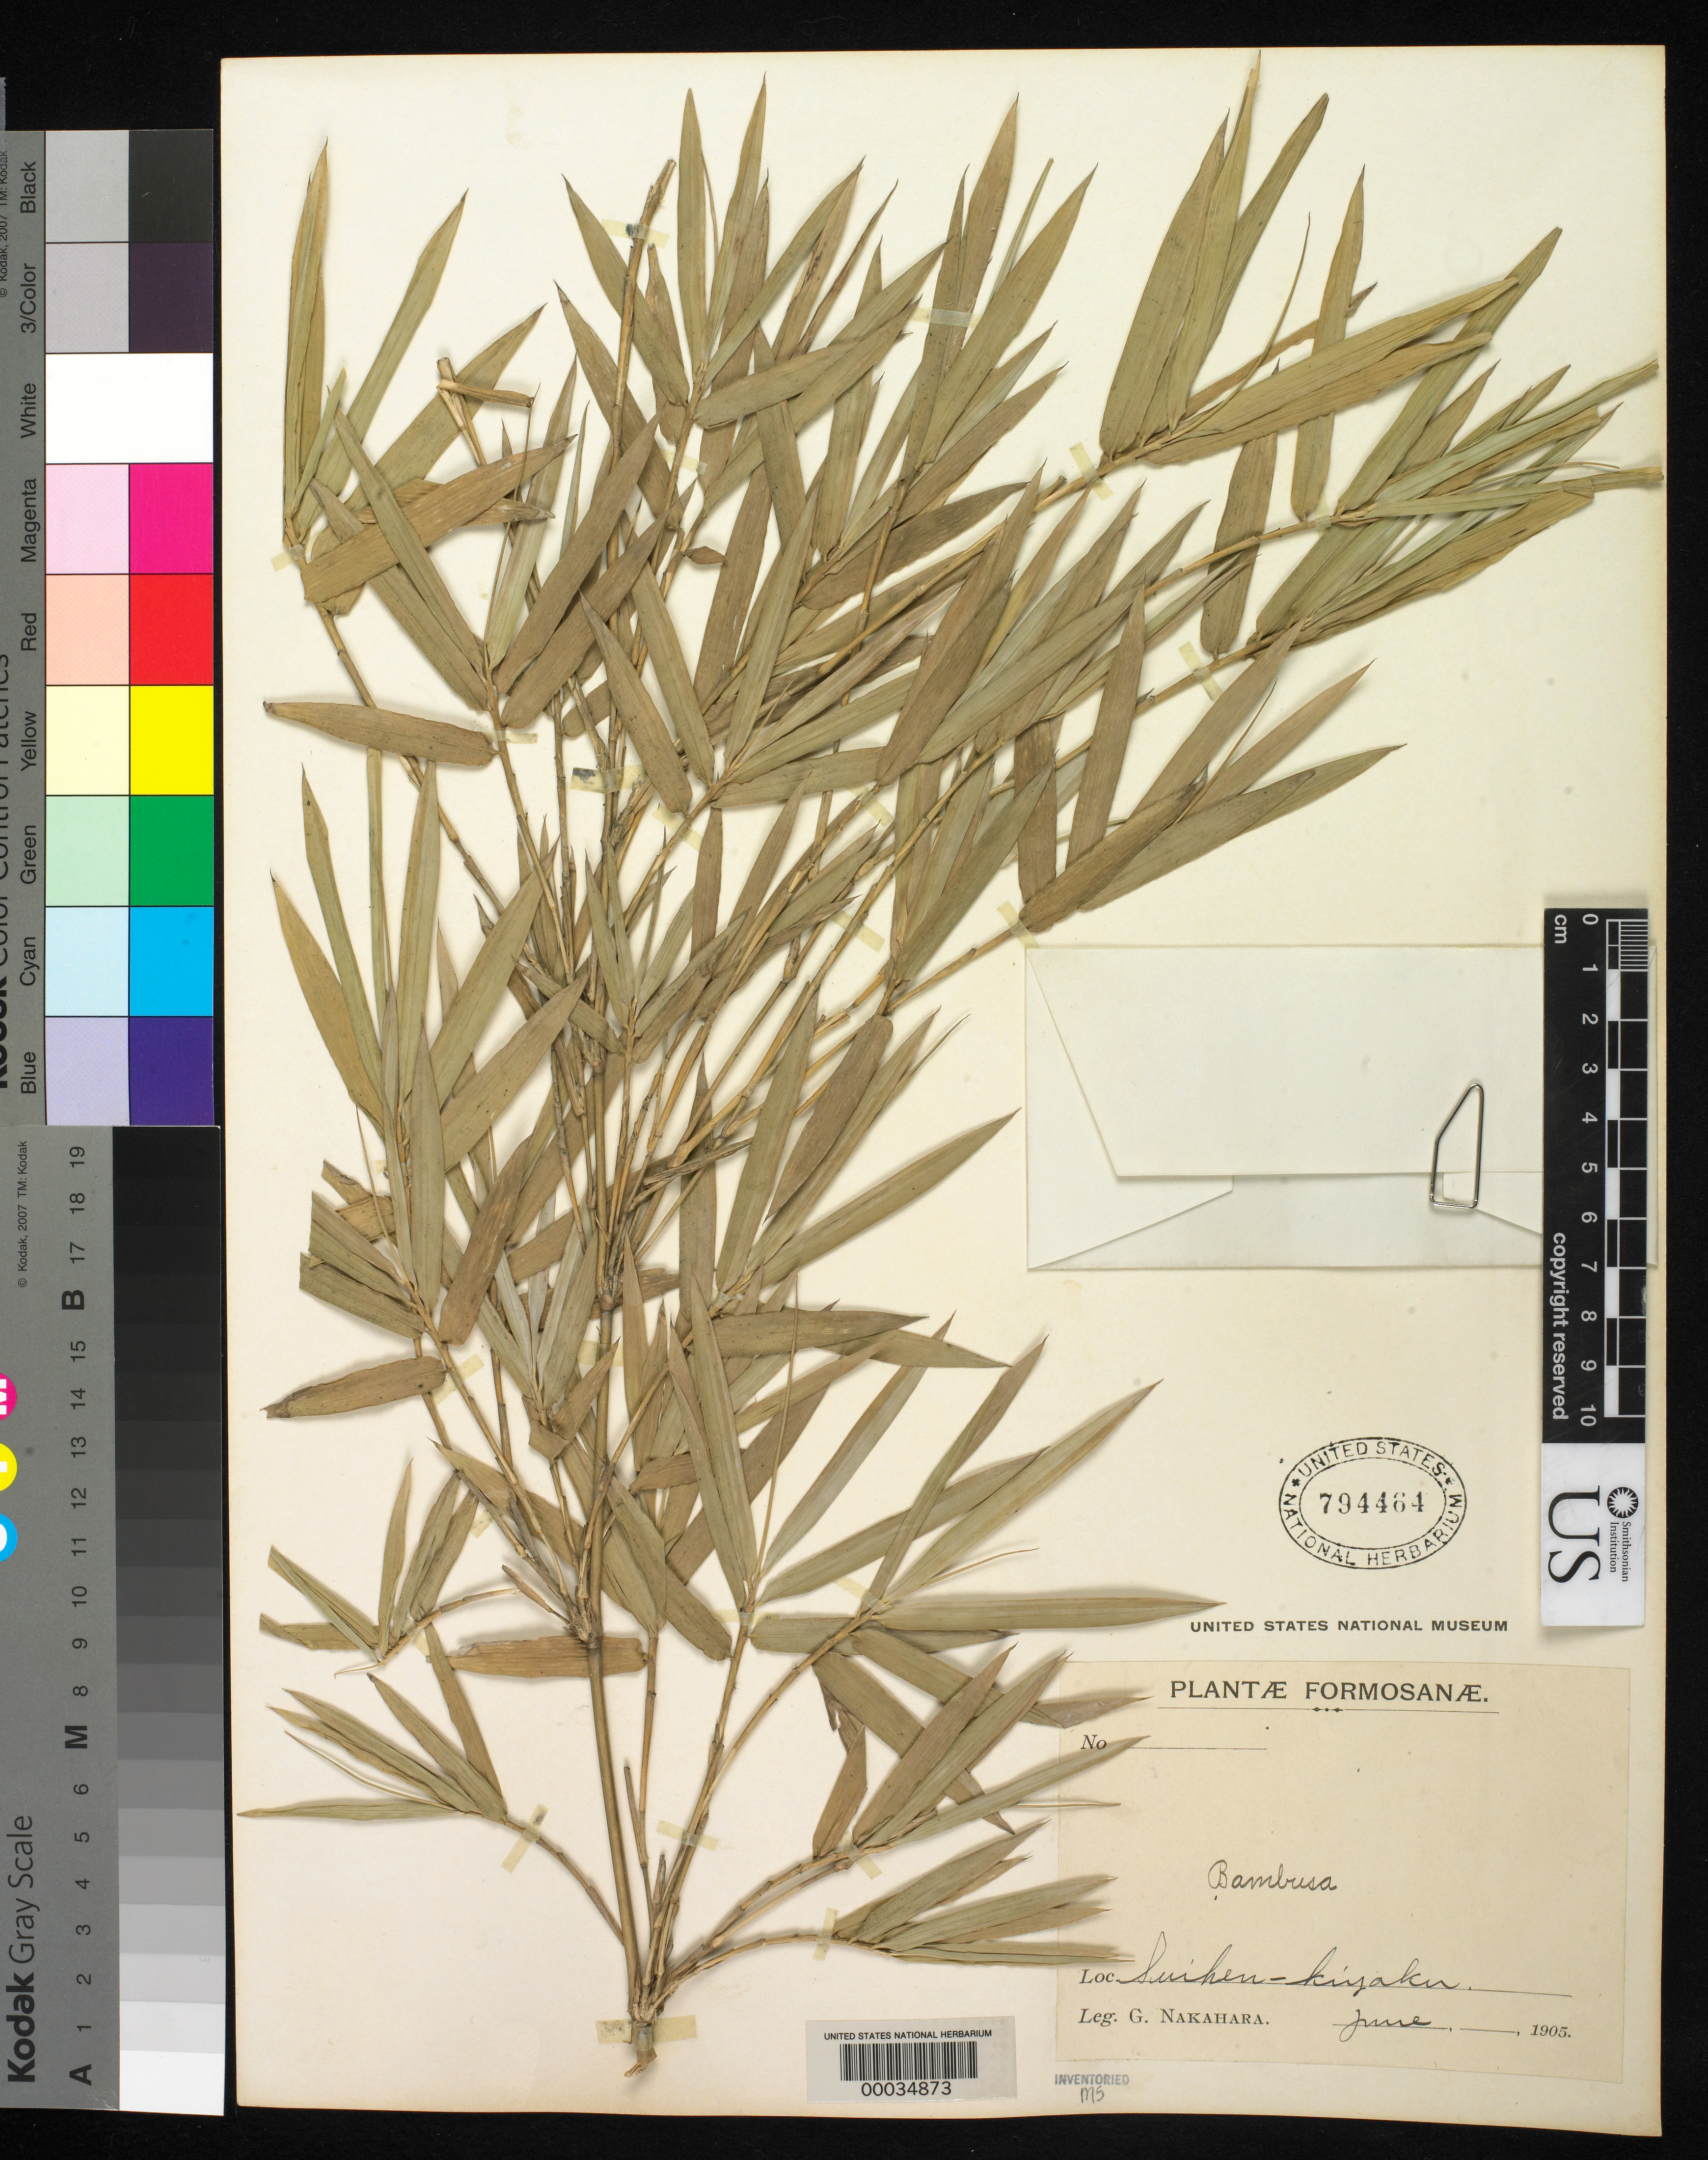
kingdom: Plantae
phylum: Tracheophyta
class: Liliopsida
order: Poales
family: Poaceae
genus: Bambusa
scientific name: Bambusa multiplex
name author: (Lour.) Raeusch. ex Schult. & Schult. f.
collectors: -. Nakahara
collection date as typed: Jun 1905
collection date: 1905-06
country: Taiwan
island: Taiwan [Formosa]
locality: Suiken-kiyaku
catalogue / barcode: US 794464